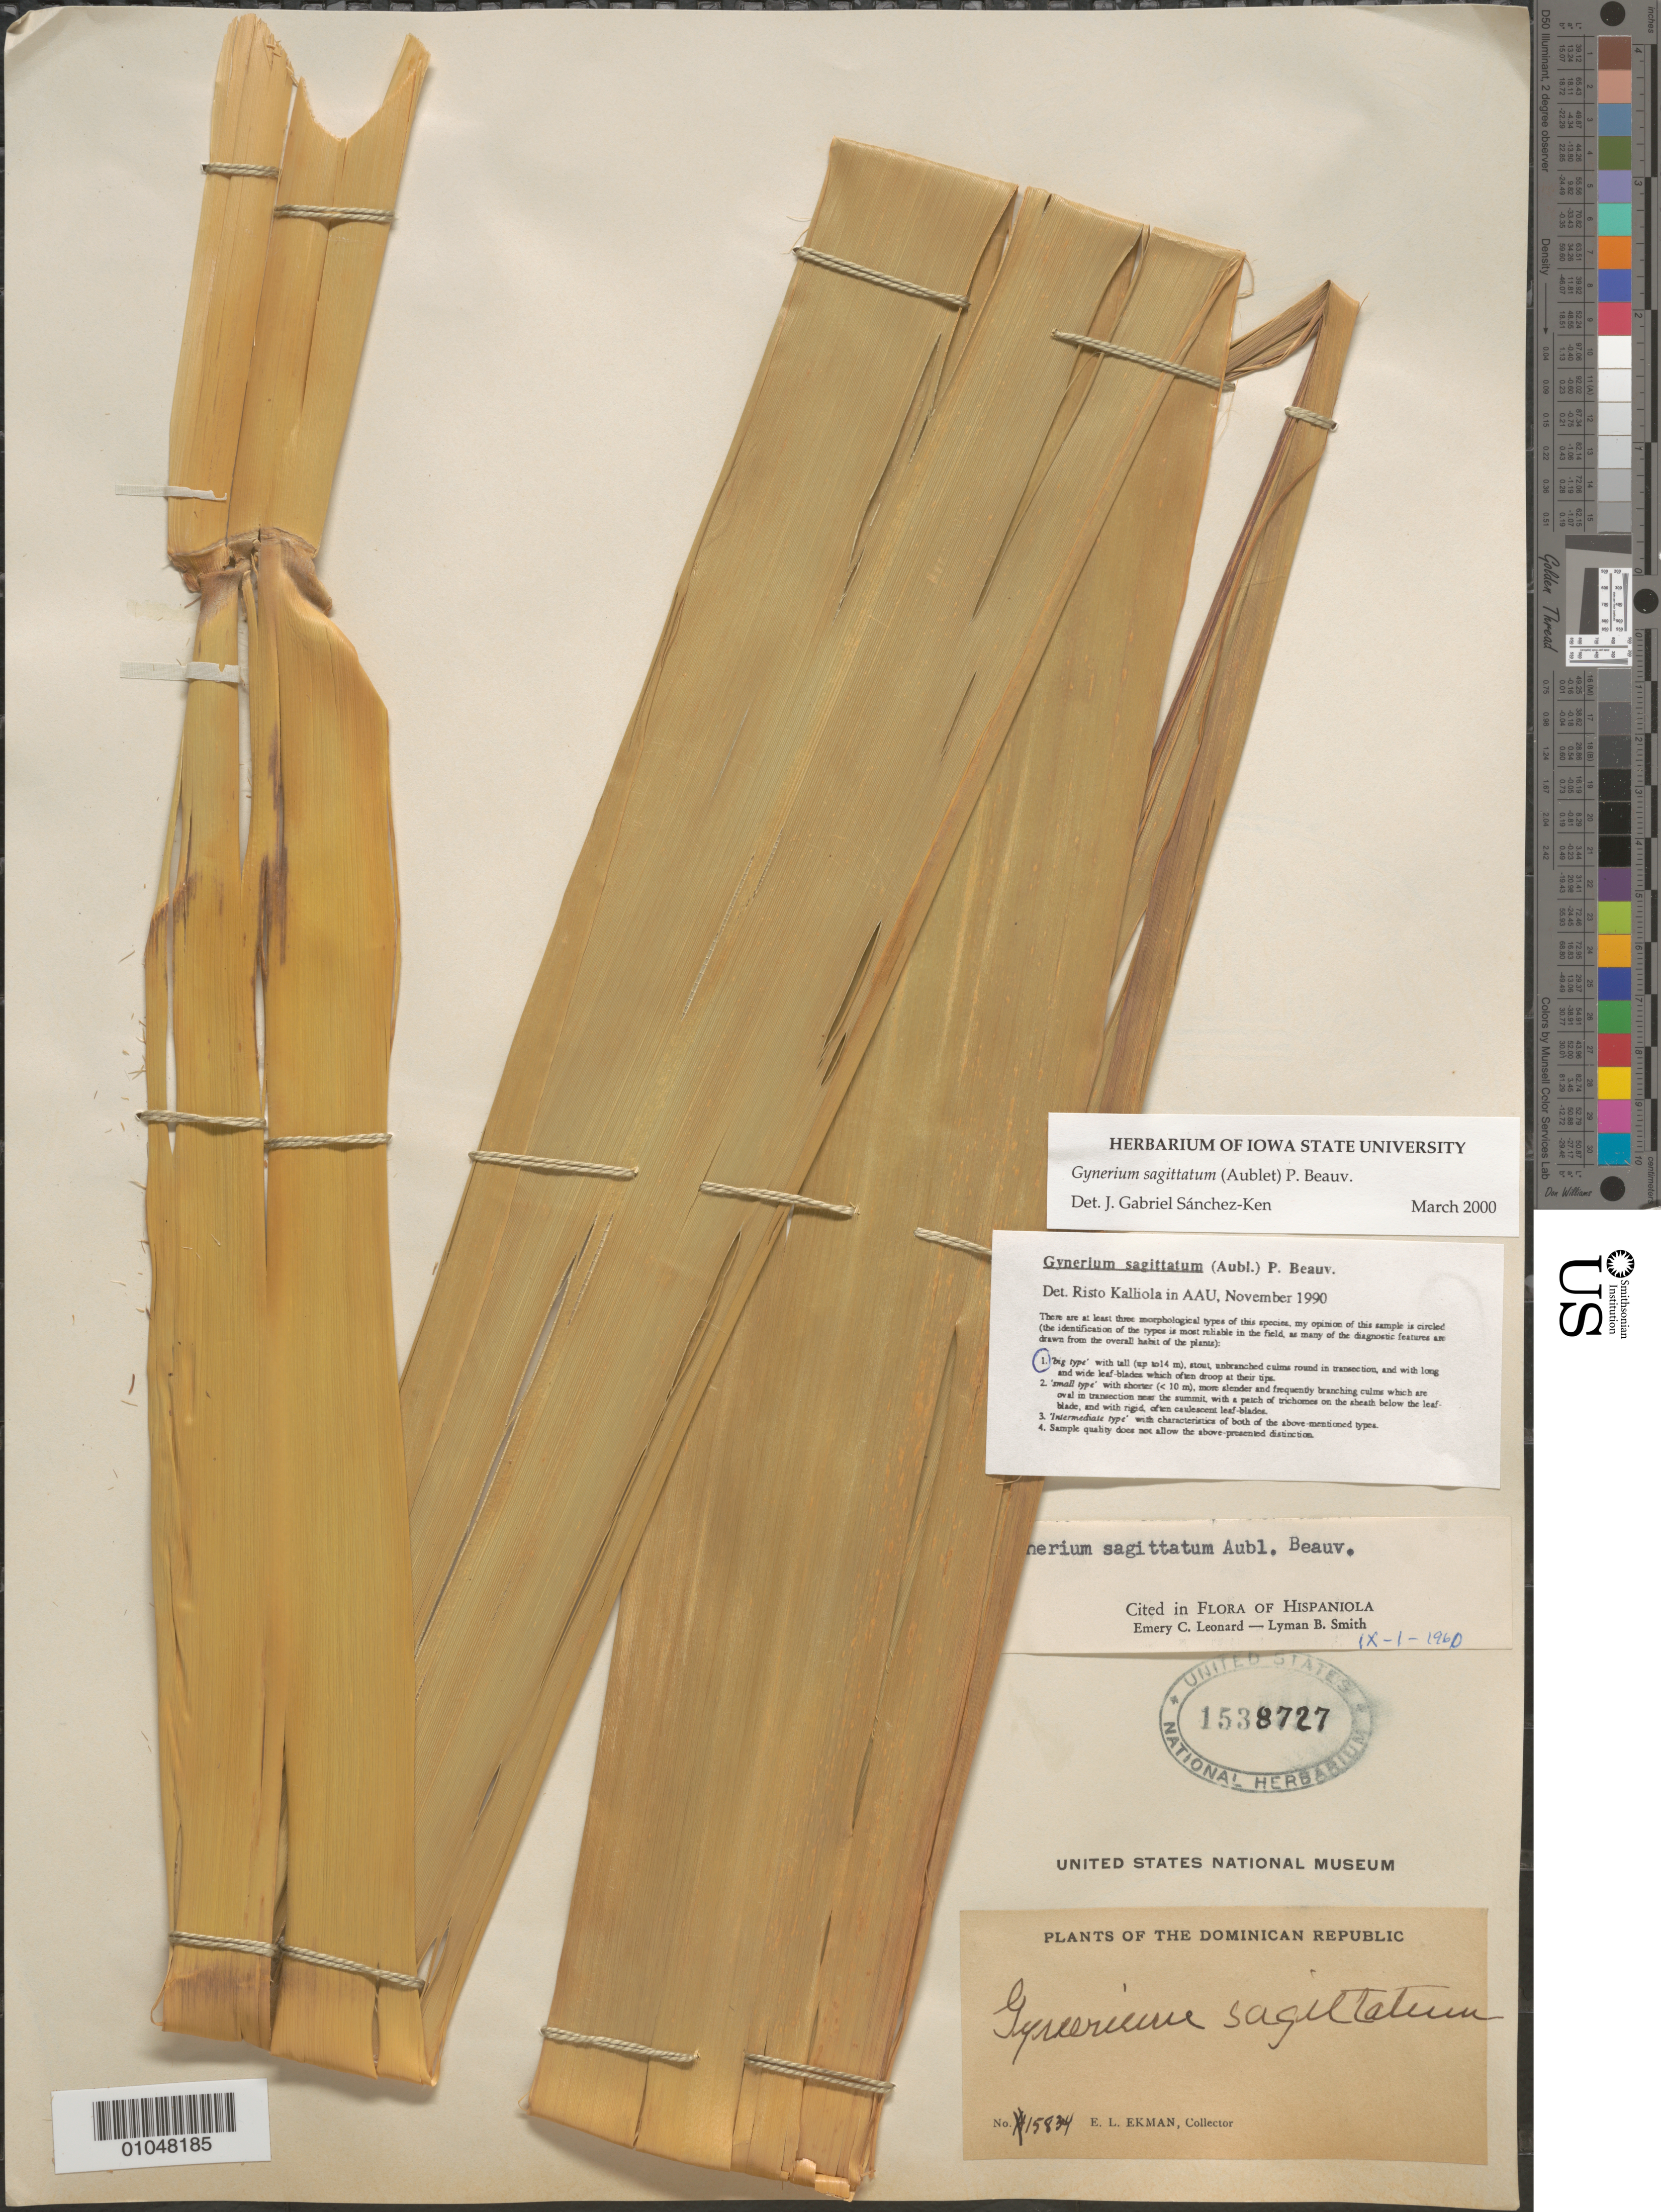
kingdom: Plantae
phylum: Tracheophyta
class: Liliopsida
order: Poales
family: Poaceae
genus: Gynerium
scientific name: Gynerium sagittatum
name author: (Aubl.) P. Beauv.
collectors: E. L. Ekman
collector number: H 15834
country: Dominican Republic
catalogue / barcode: US 1538727